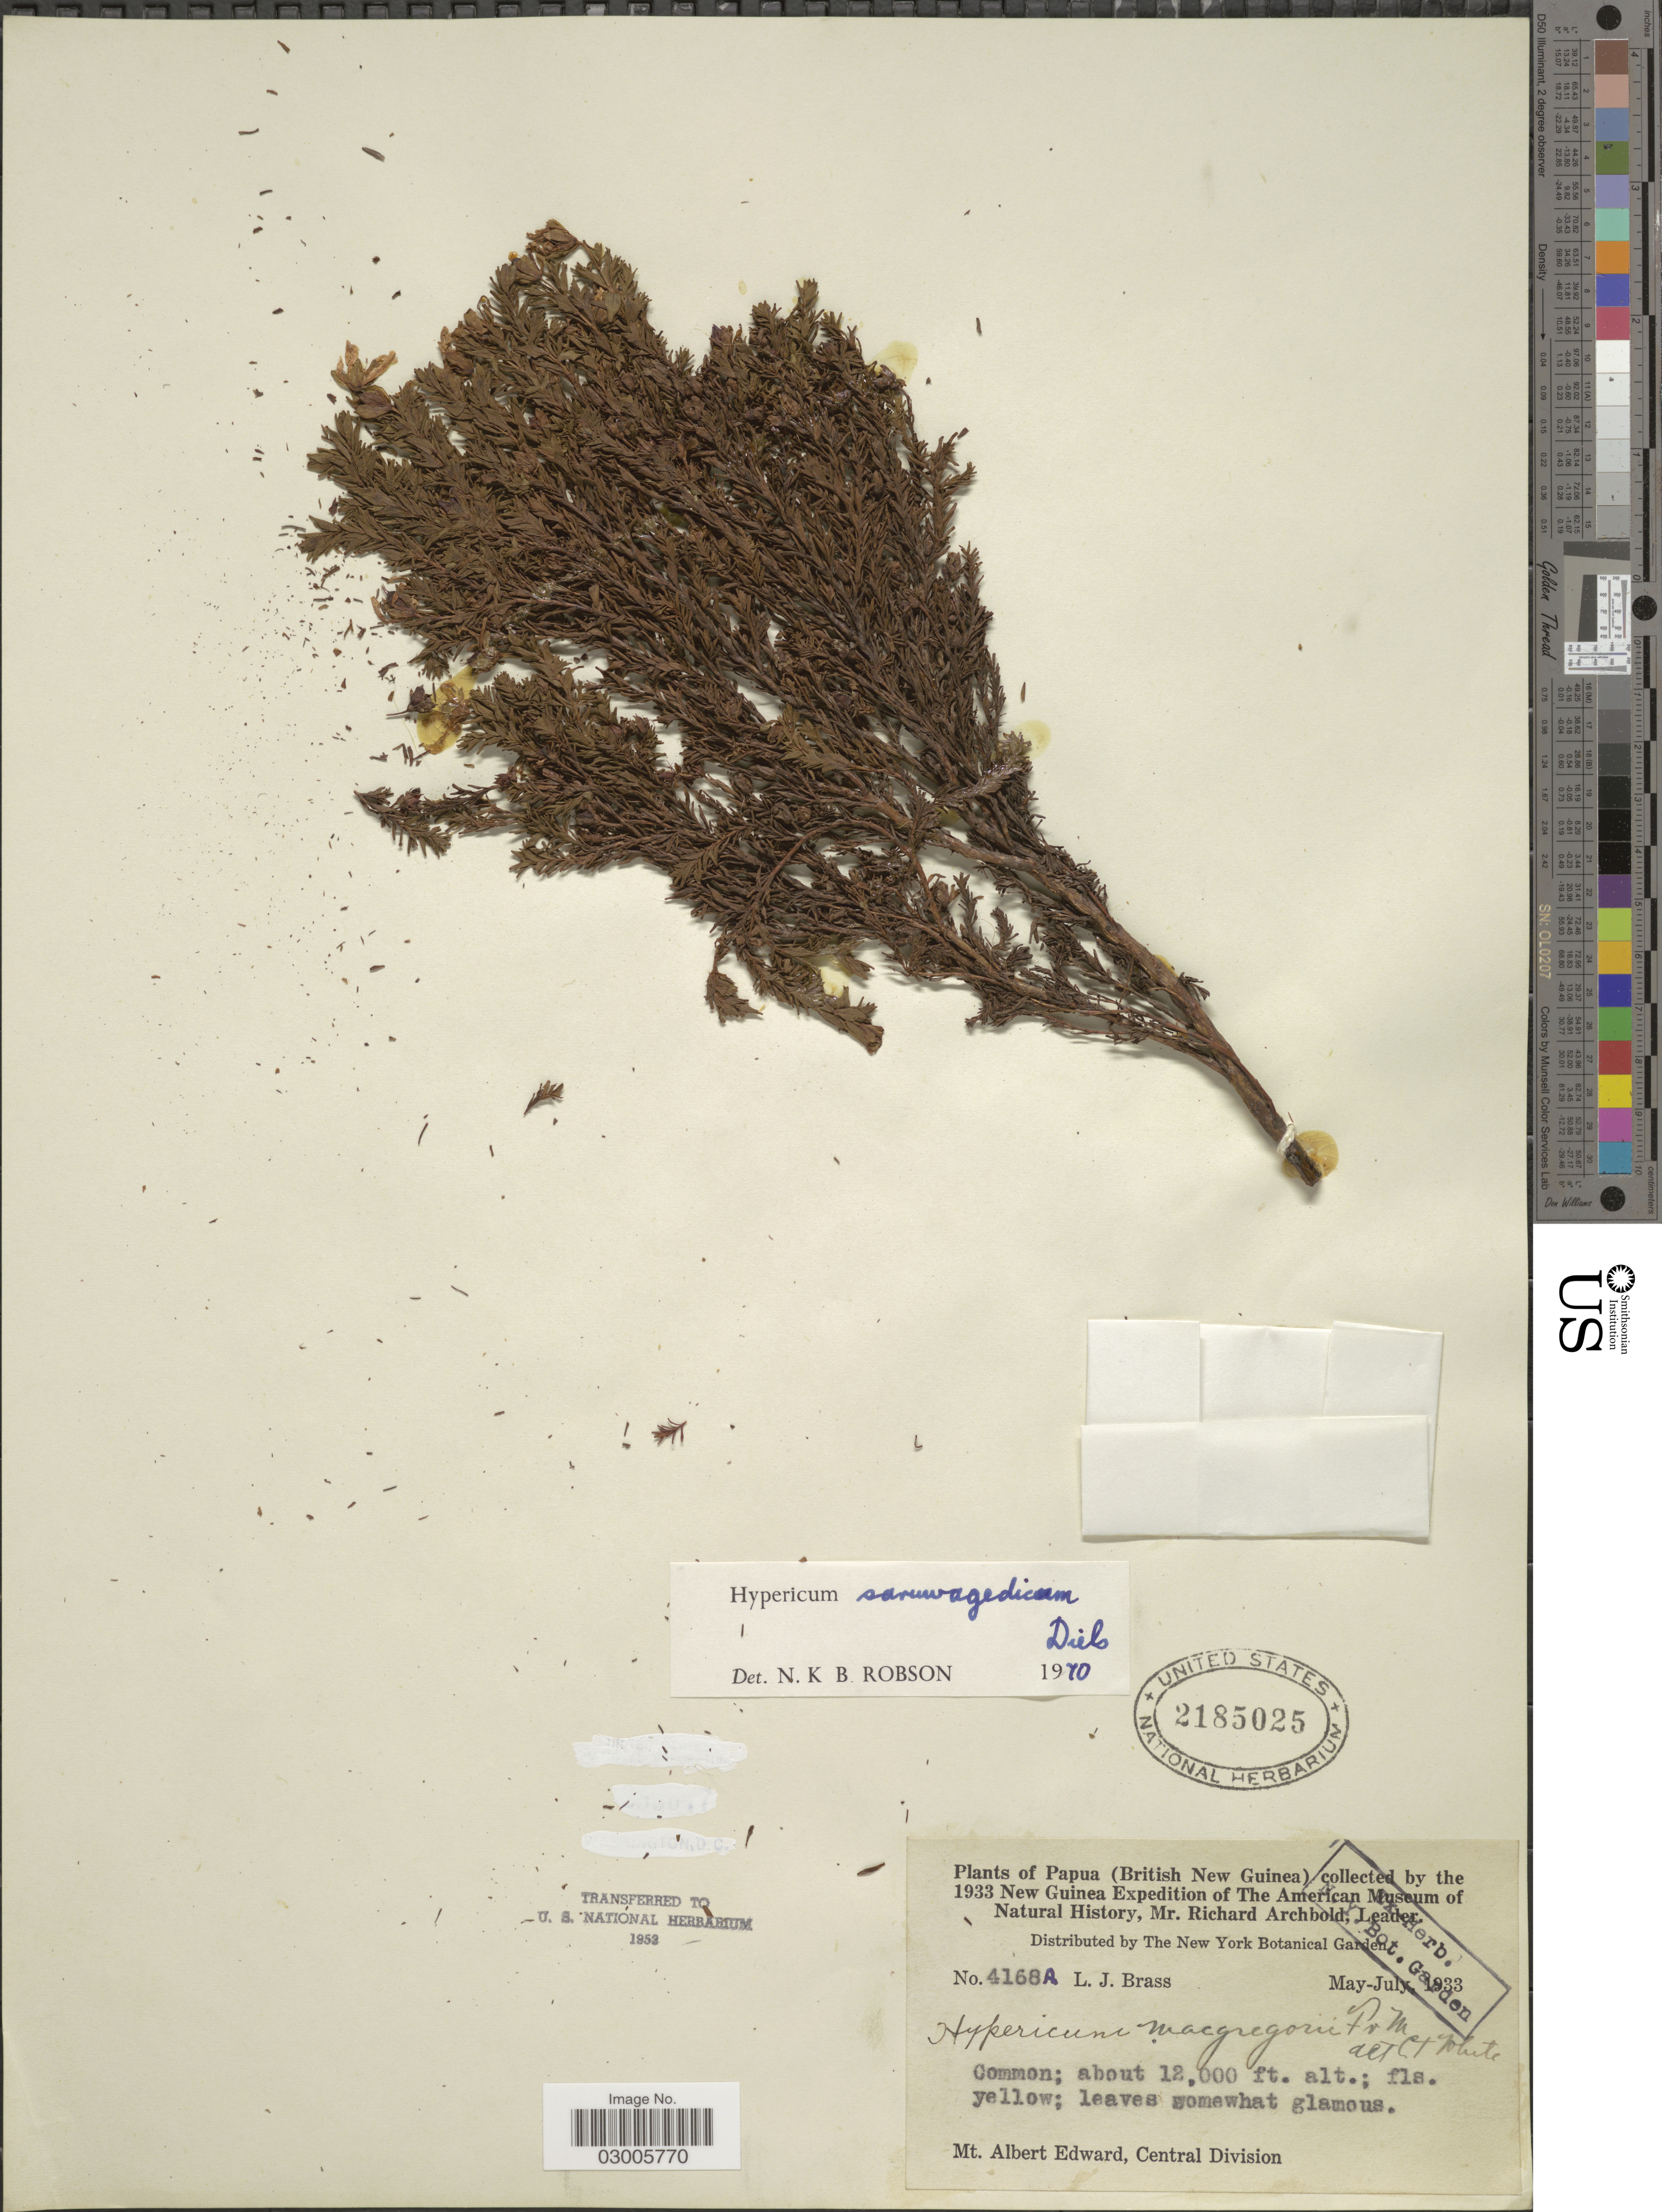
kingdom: Plantae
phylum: Tracheophyta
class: Magnoliopsida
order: Malpighiales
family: Hypericaceae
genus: Hypericum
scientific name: Hypericum saruwagedicum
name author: Diels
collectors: L. J. Brass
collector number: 4168A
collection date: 1933-05/1933-07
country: Papua New Guinea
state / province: Central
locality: Papua (British New Guinea), Mt. Albert Edward, Central Division.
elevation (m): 3658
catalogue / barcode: US 2185025